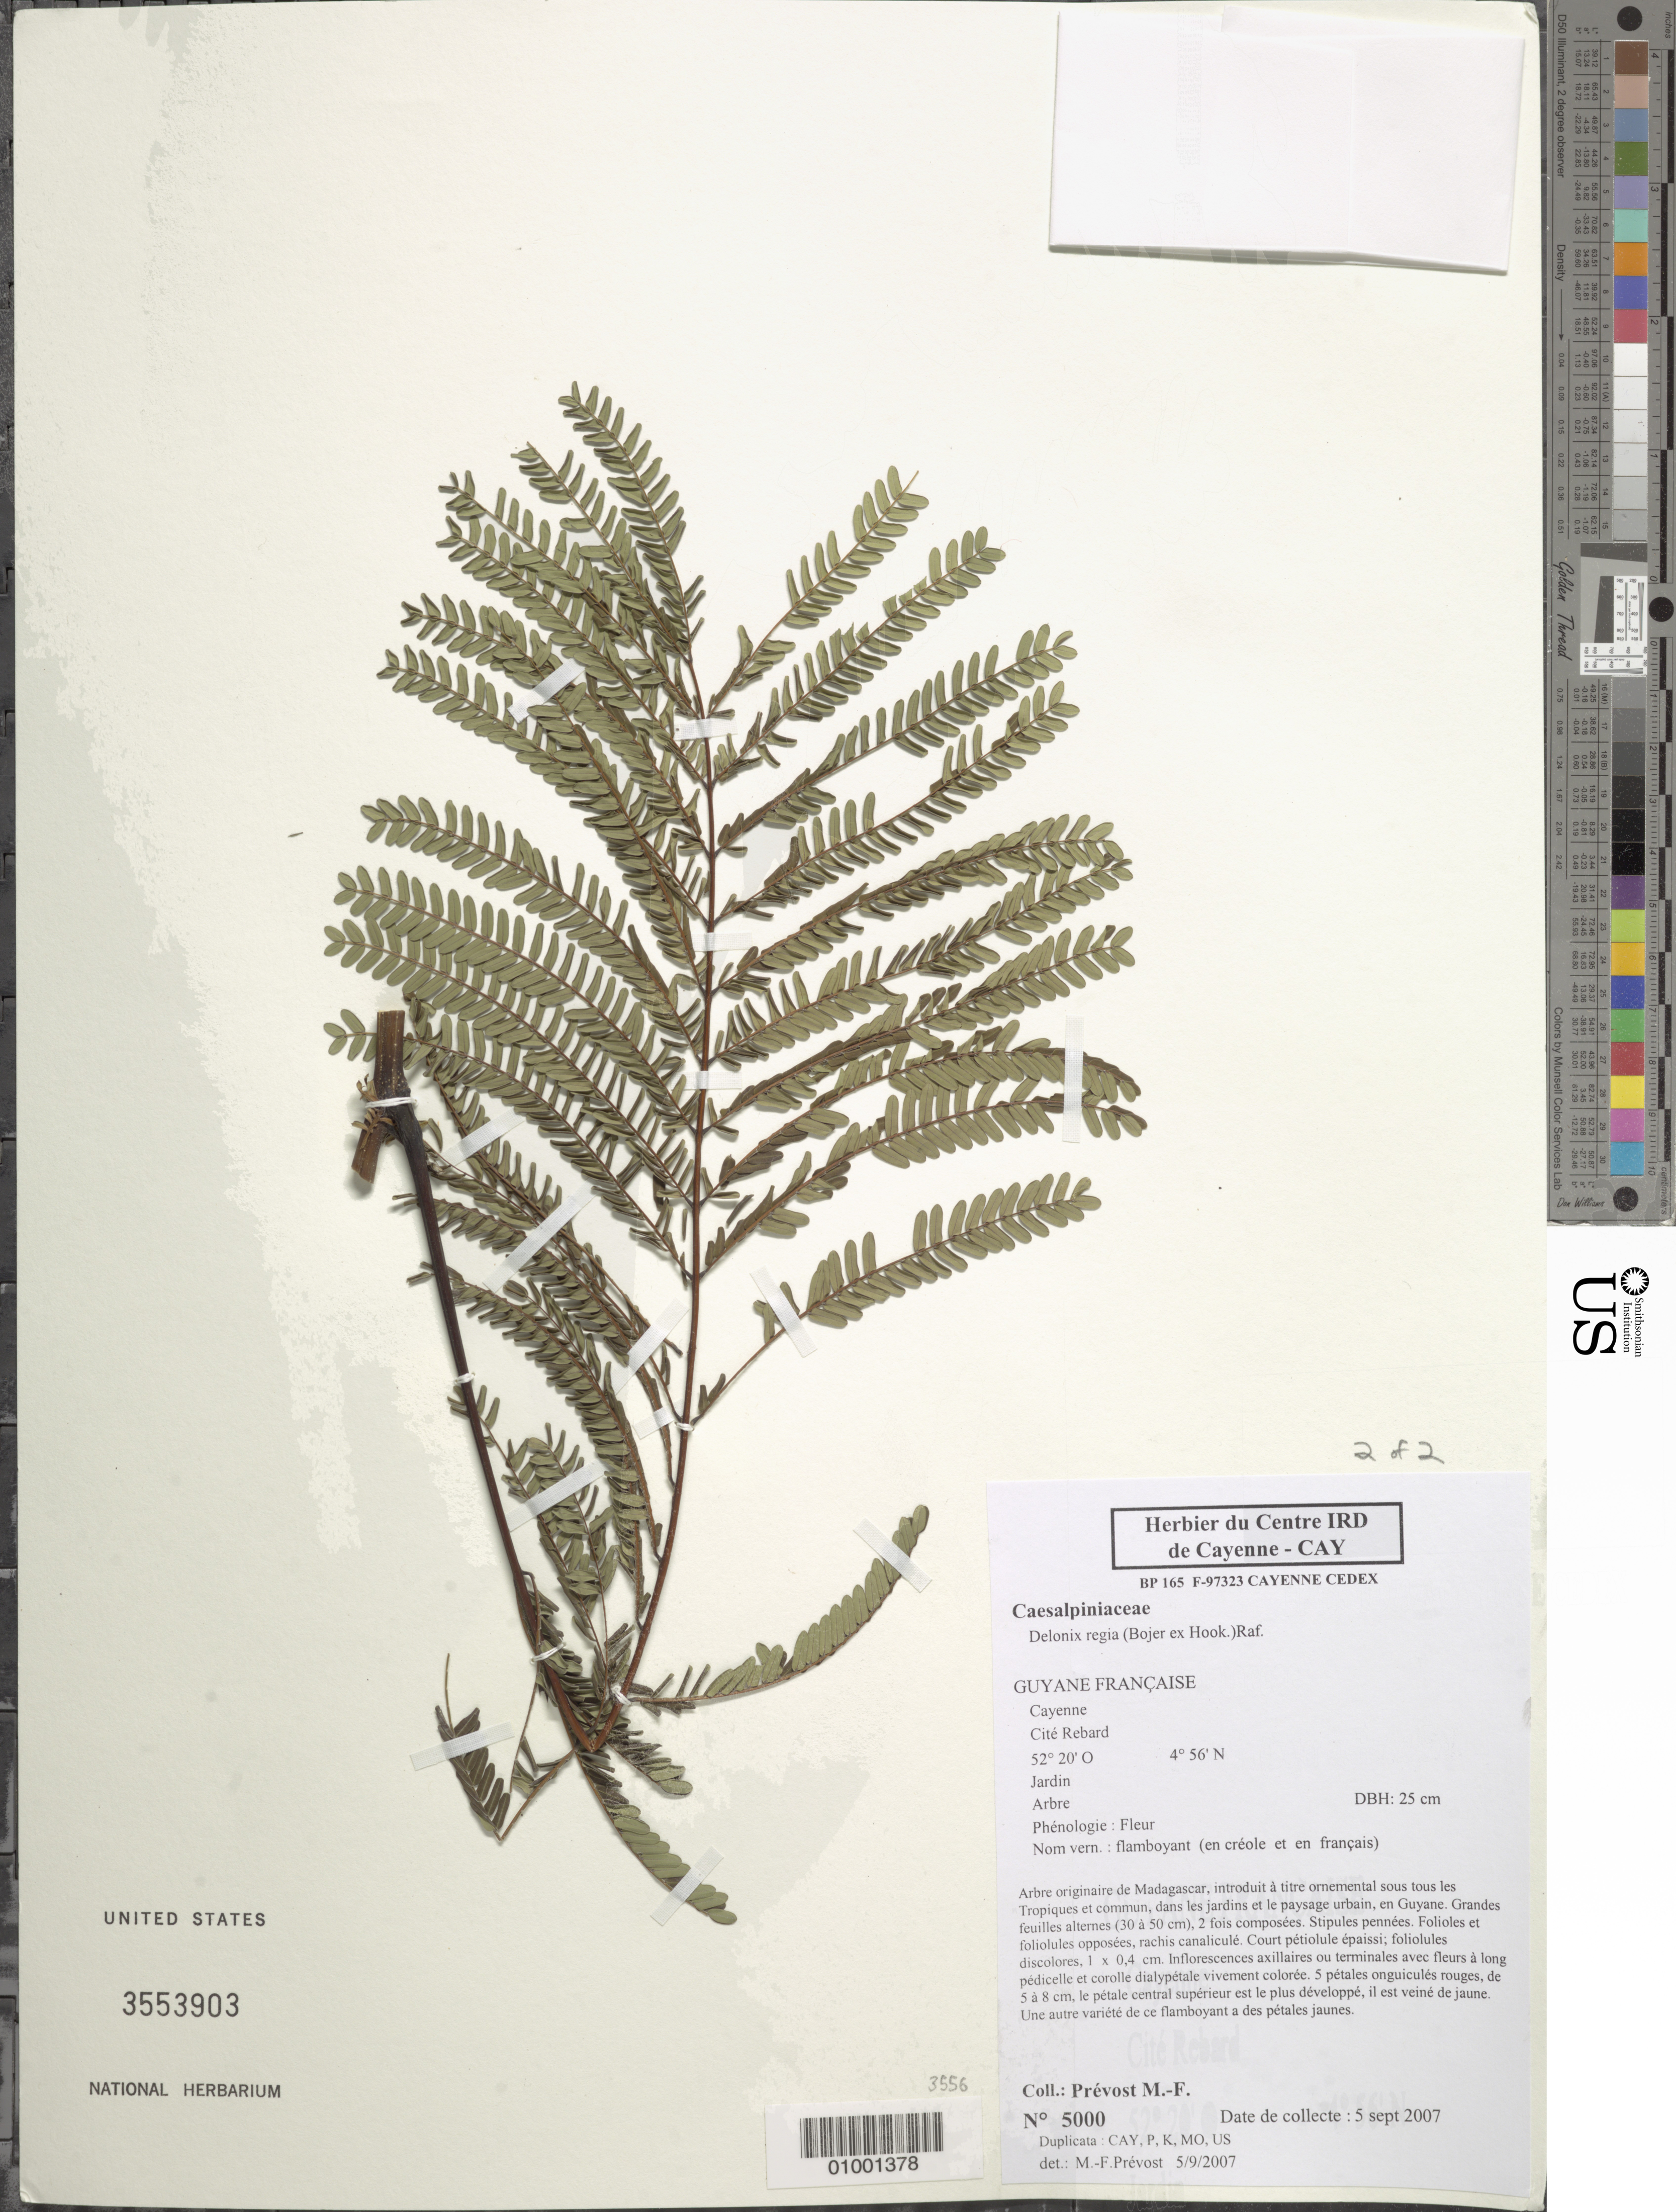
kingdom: Plantae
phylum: Tracheophyta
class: Magnoliopsida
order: Fabales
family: Fabaceae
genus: Delonix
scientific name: Delonix regia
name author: (Bojer ex Hook.) Raf.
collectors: M.-F. Prévost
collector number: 5000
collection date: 2007-09-05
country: French Guiana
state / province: Cayenne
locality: Cite Rebard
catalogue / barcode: US 3553903